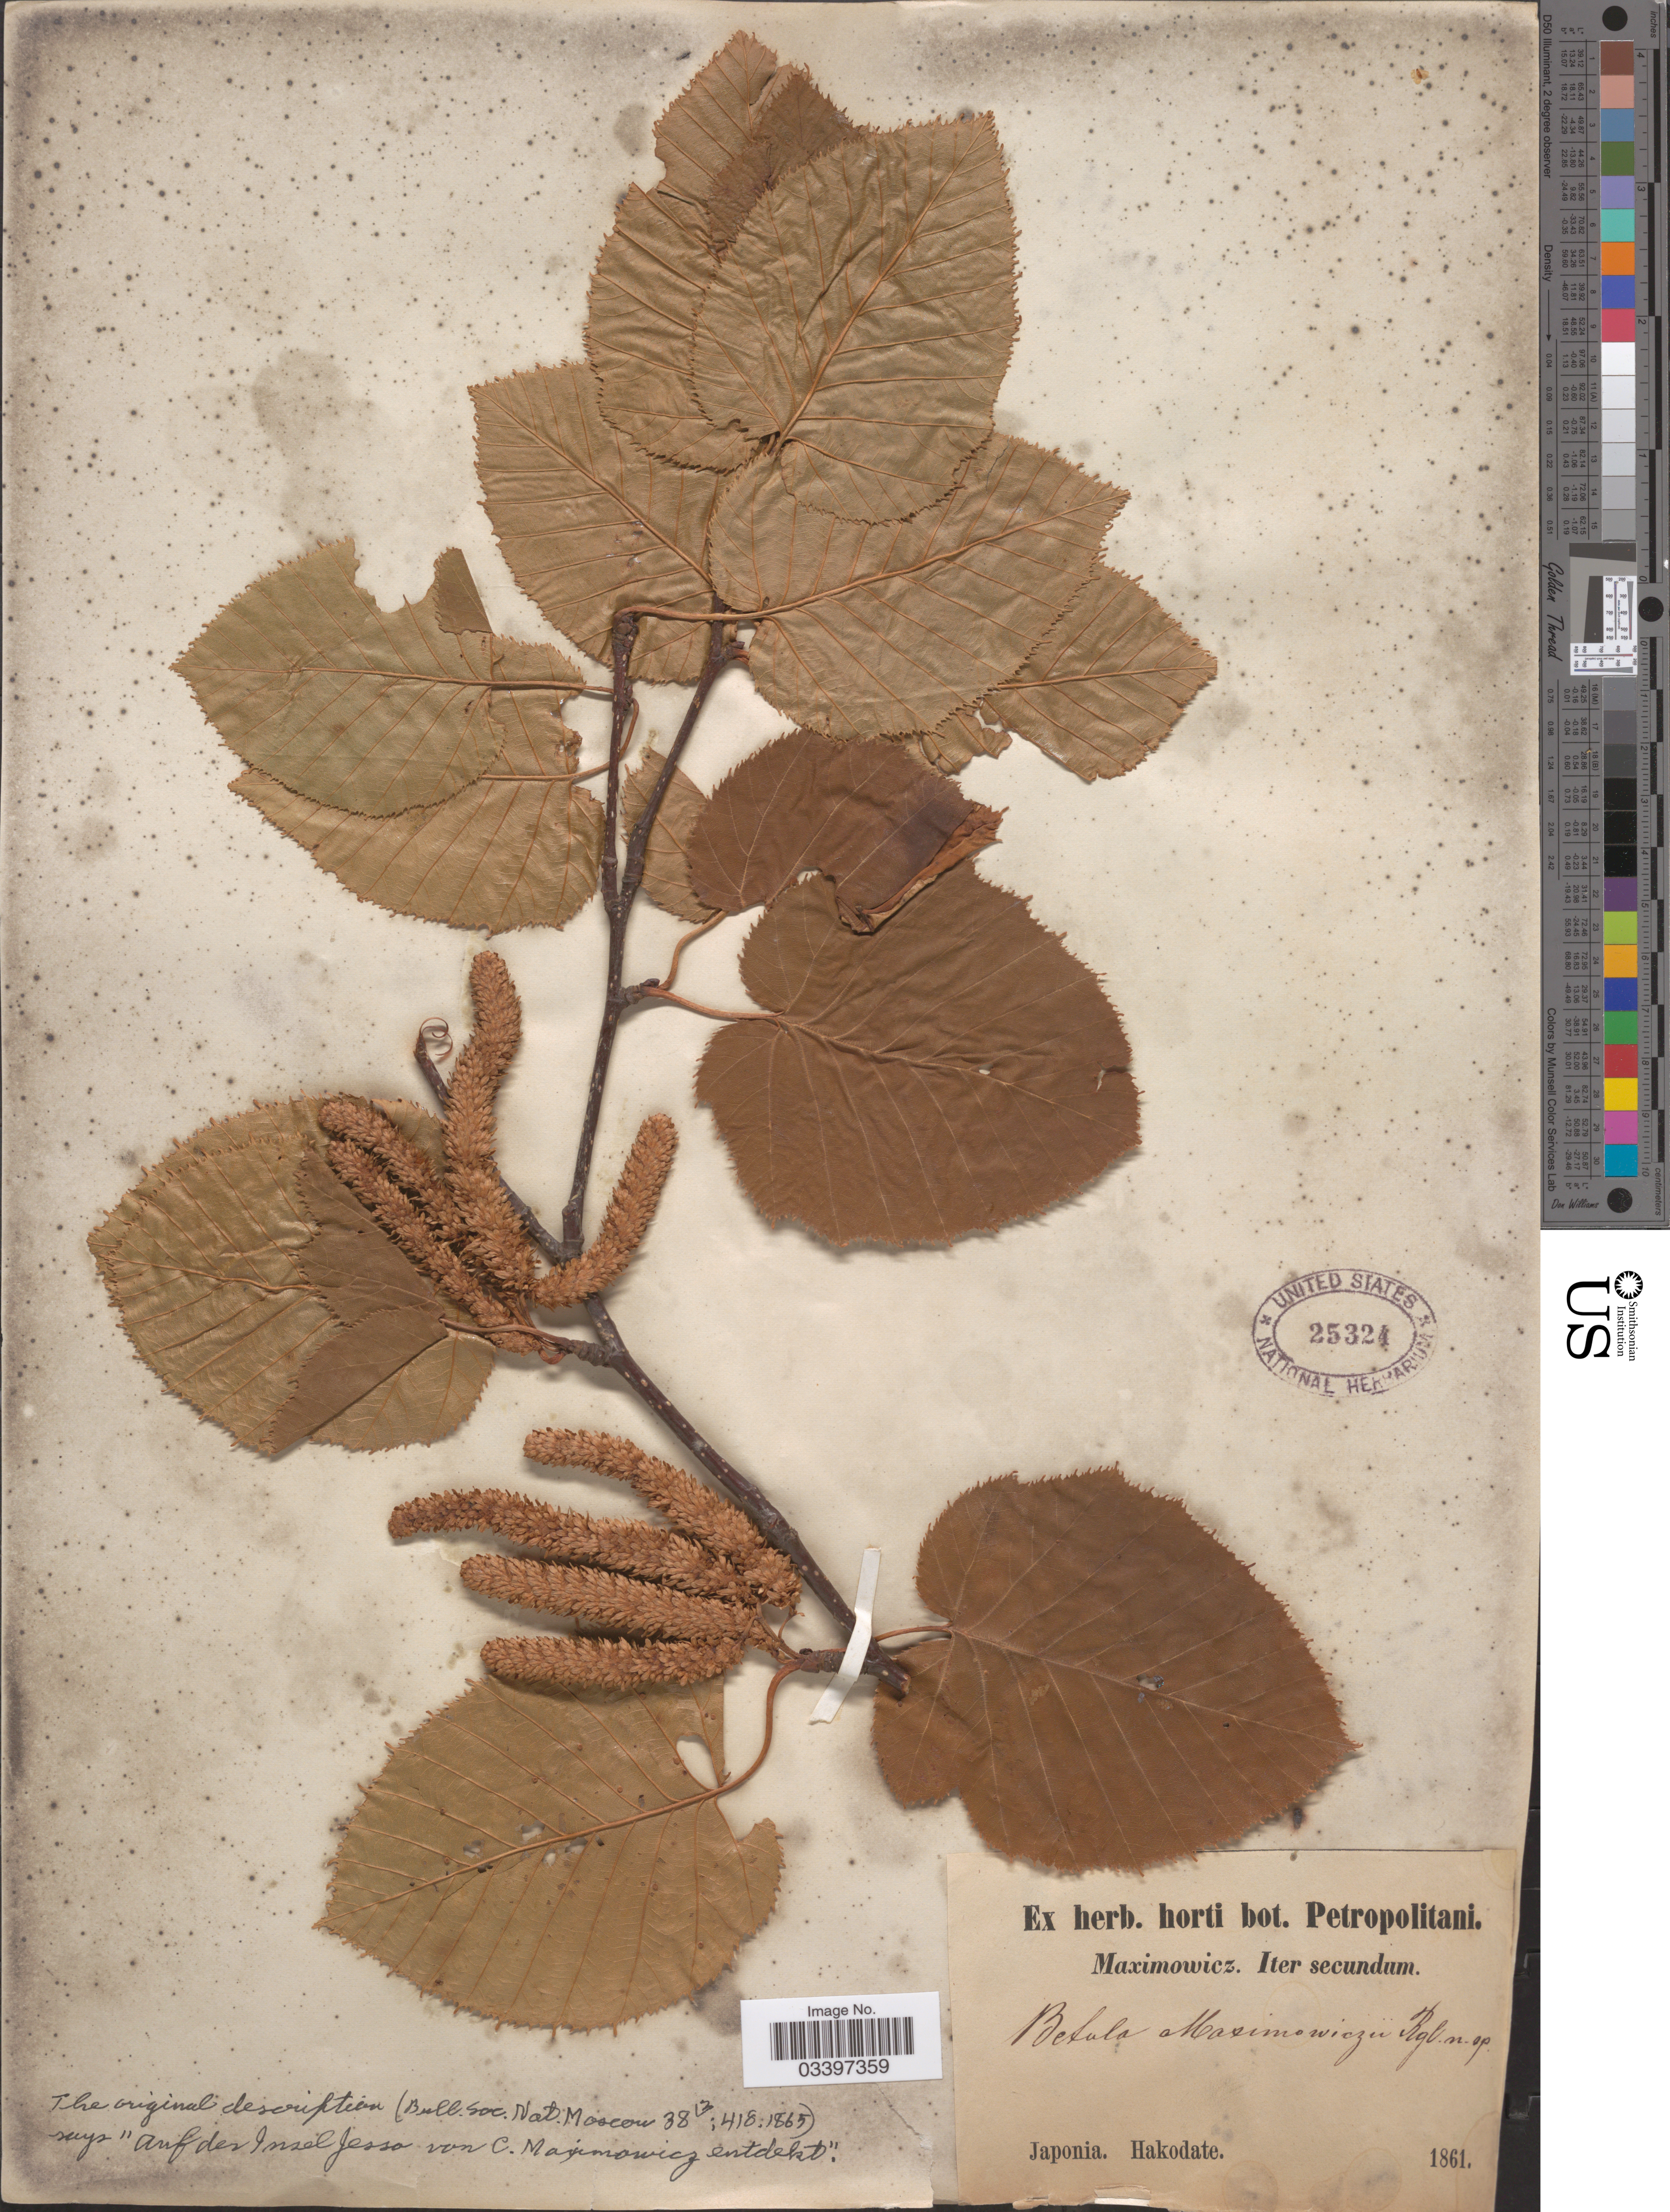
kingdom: Plantae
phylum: Tracheophyta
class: Magnoliopsida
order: Fagales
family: Betulaceae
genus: Betula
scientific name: Betula maximowiczii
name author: Rupr.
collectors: Maximowicz, --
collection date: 1861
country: Japan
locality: Hakodate.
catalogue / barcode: US 25324